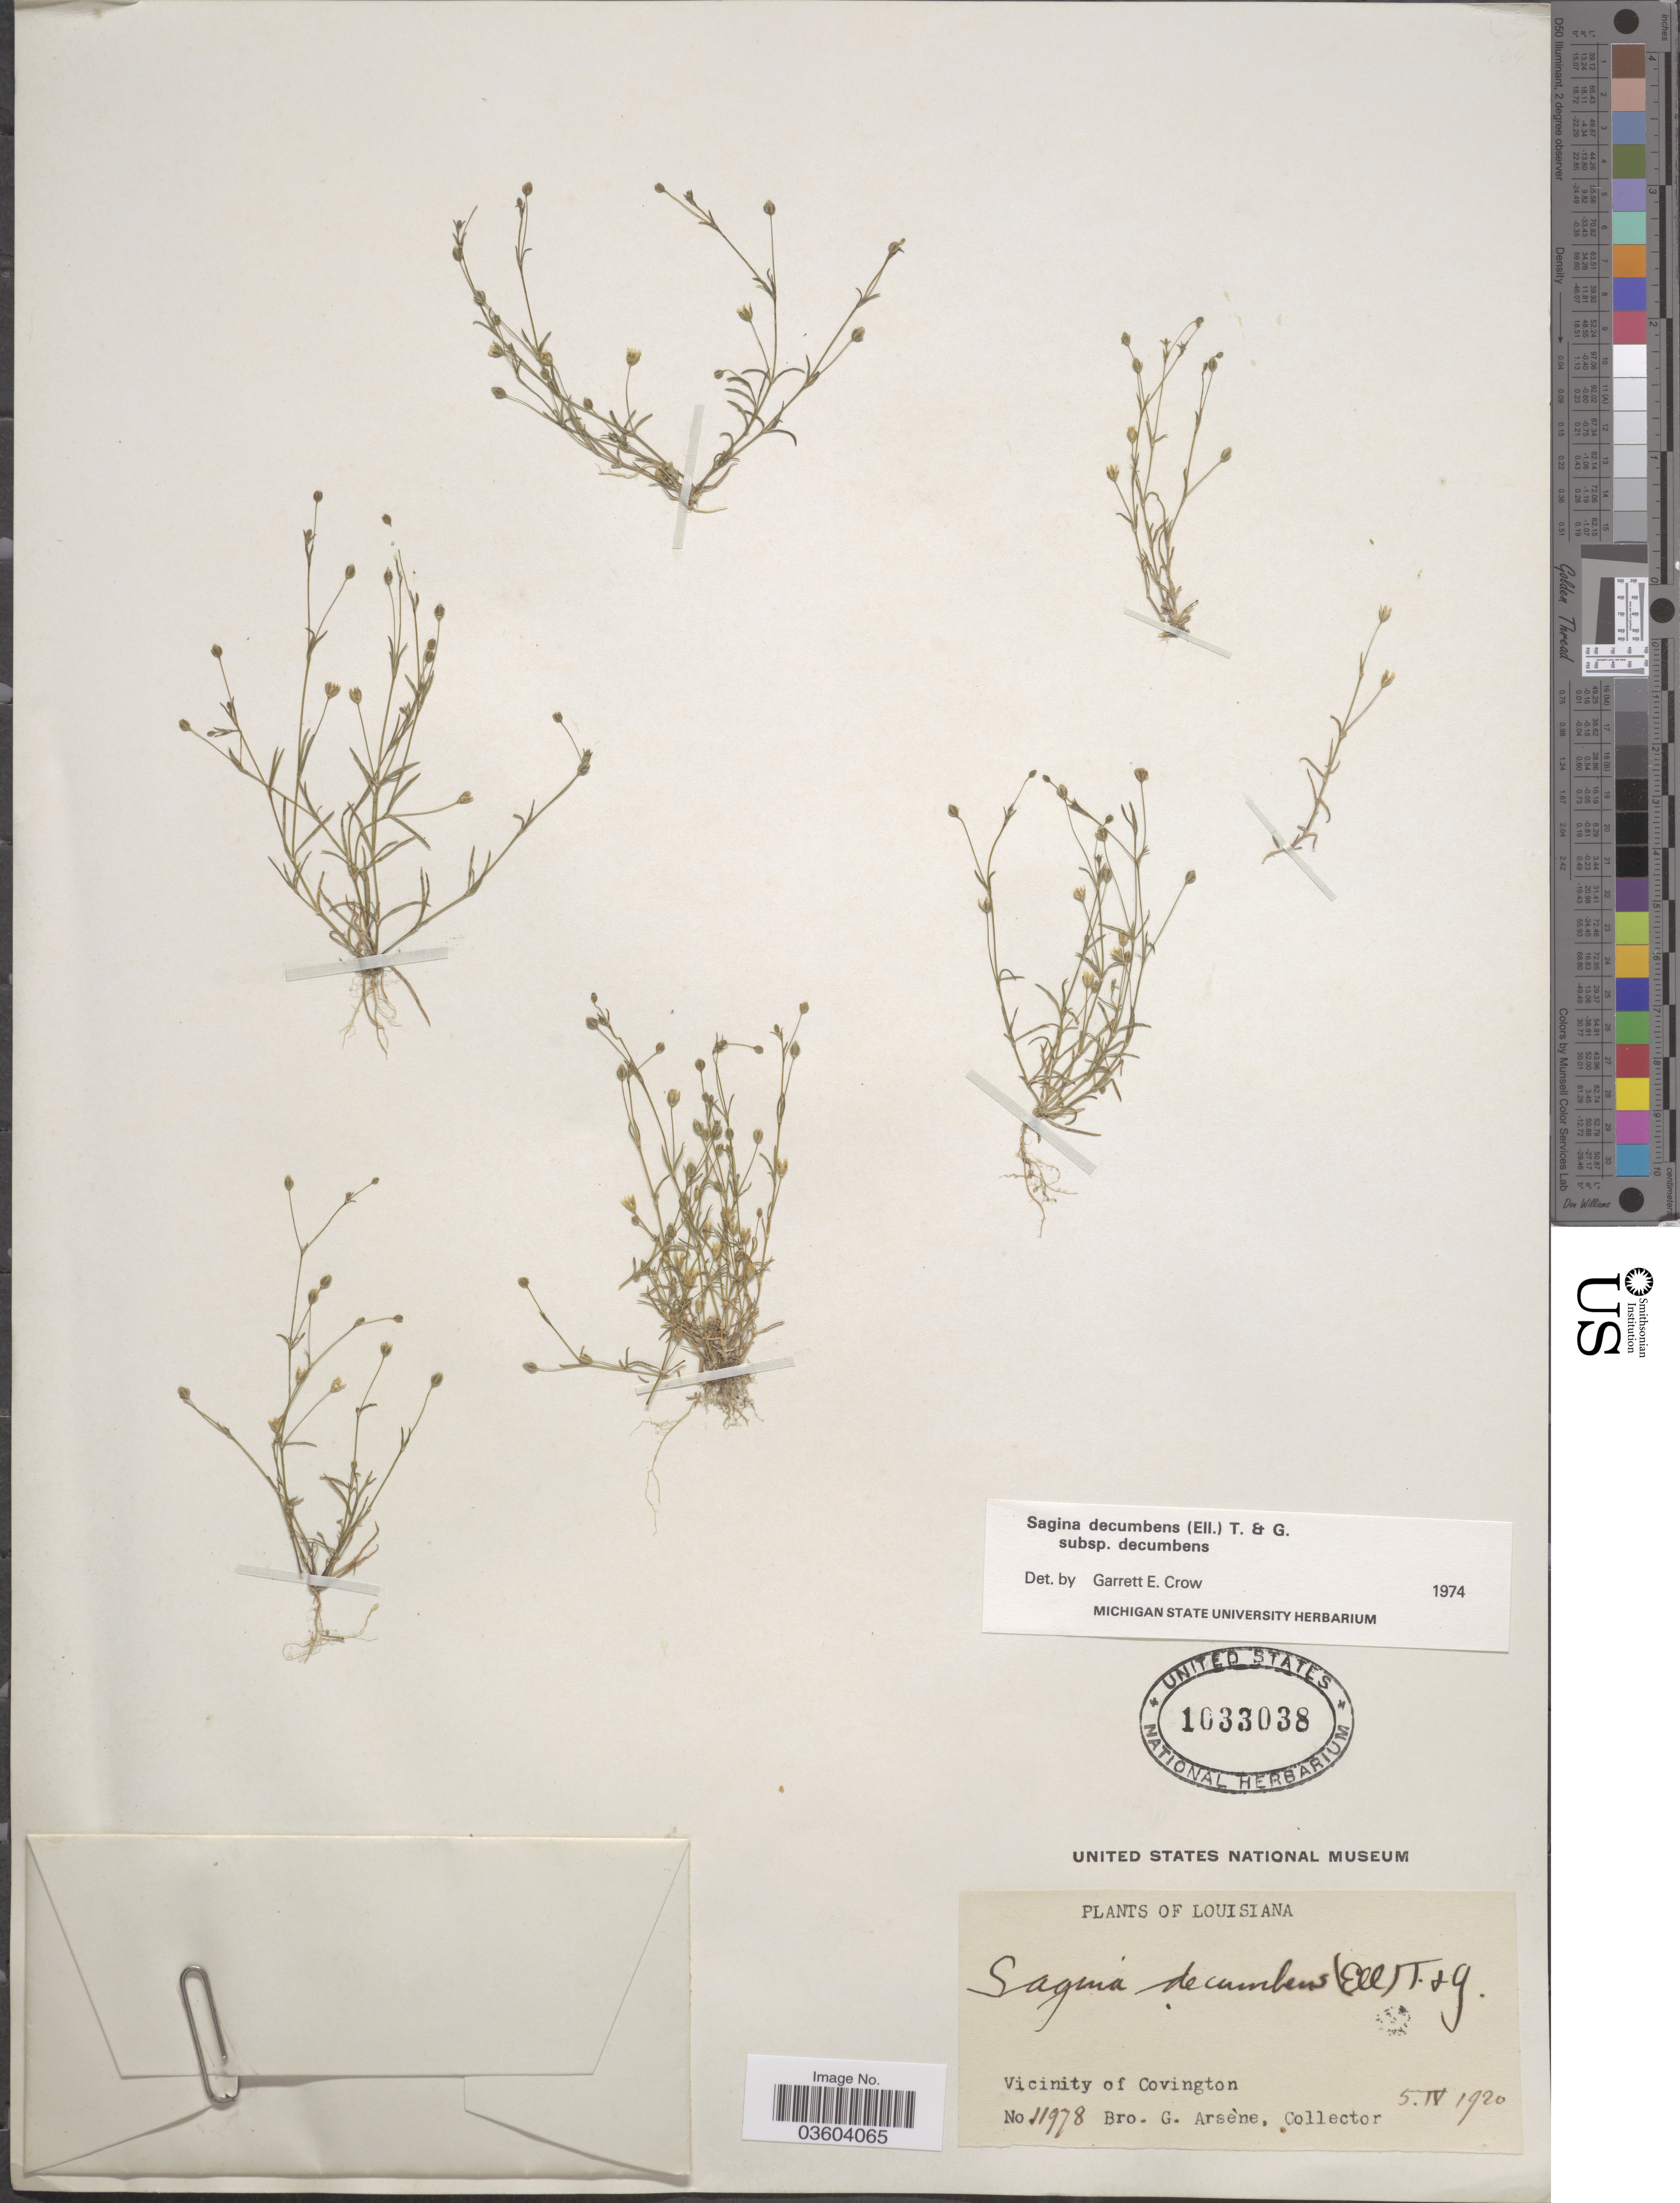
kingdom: Plantae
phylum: Tracheophyta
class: Magnoliopsida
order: Caryophyllales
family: Caryophyllaceae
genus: Sagina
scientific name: Sagina decumbens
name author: (Elliott) Torr. & A. Gray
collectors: Bro. G. Arsène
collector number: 11978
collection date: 1920-04-05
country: United States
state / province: Louisiana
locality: Vicinity of Covington.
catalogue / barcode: US 1033038